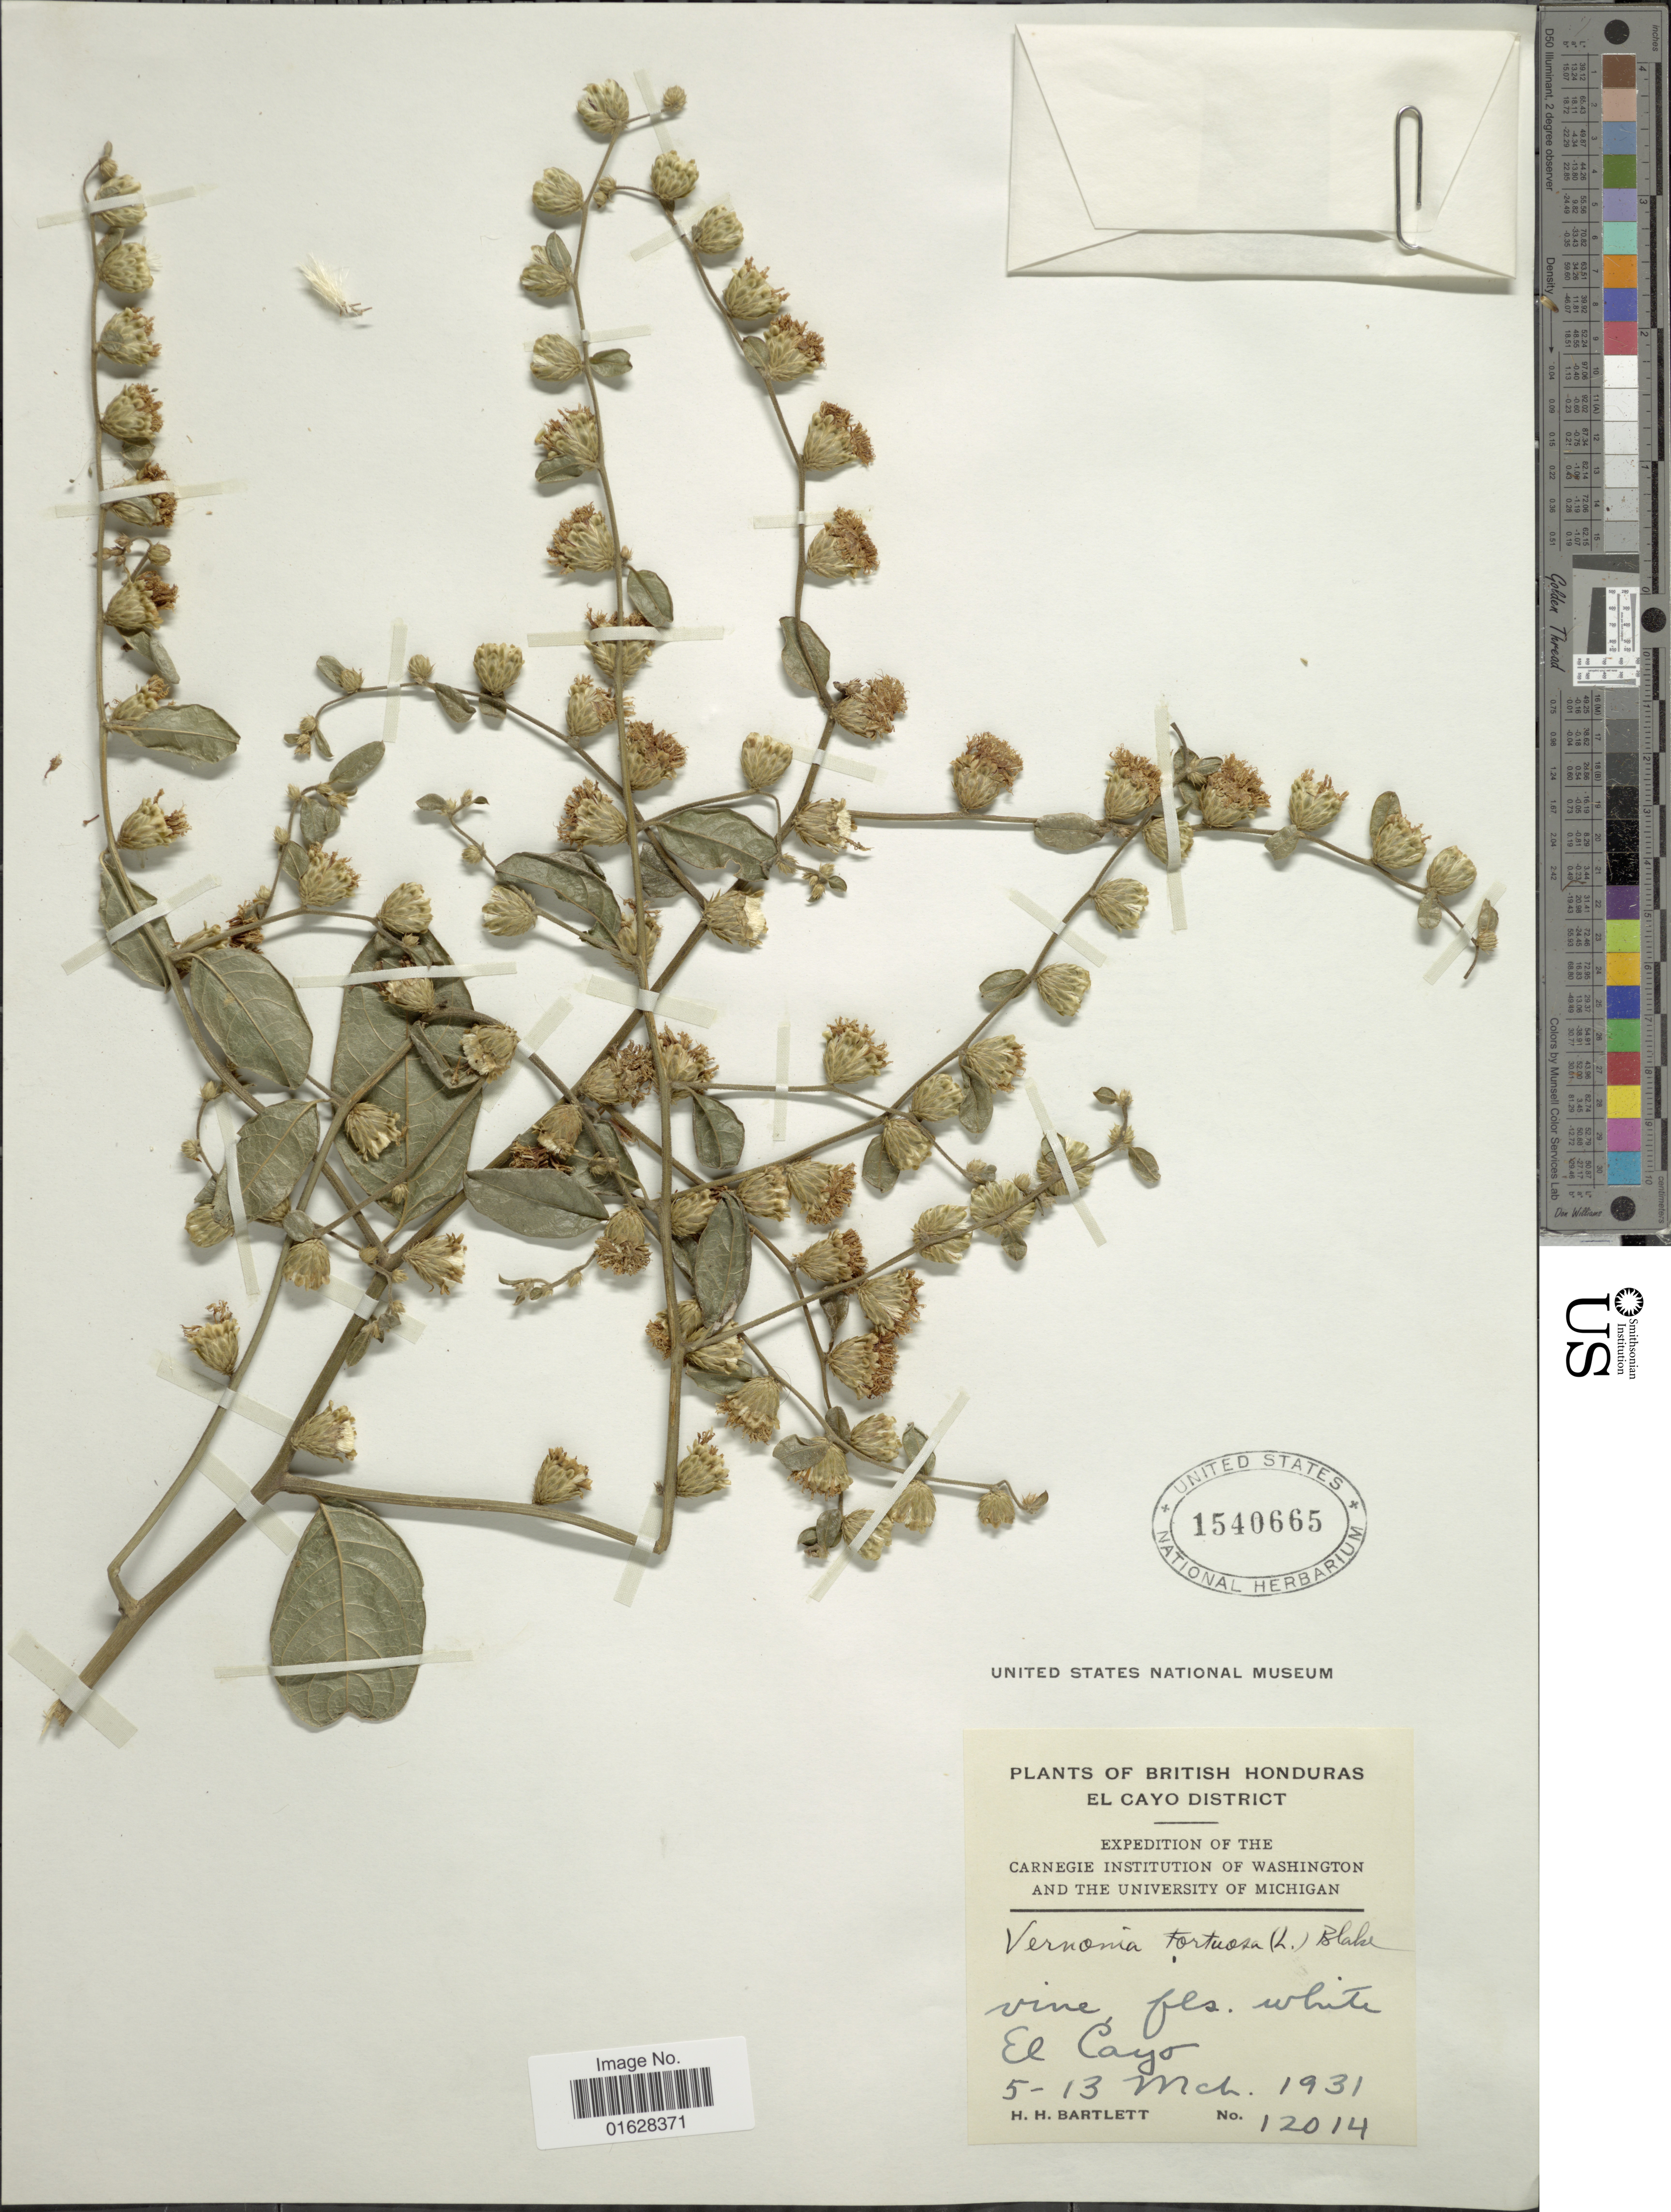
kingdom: Plantae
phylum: Tracheophyta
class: Magnoliopsida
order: Asterales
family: Asteraceae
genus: Lepidaploa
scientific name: Lepidaploa tortuosa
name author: (L.) H. Rob.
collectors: H. H. Bartlett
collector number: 12014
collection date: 1931-03-05/1931-03-13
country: Belize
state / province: Cayo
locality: British Honduras, El Cayo District, El Cayo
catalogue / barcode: US 1540665